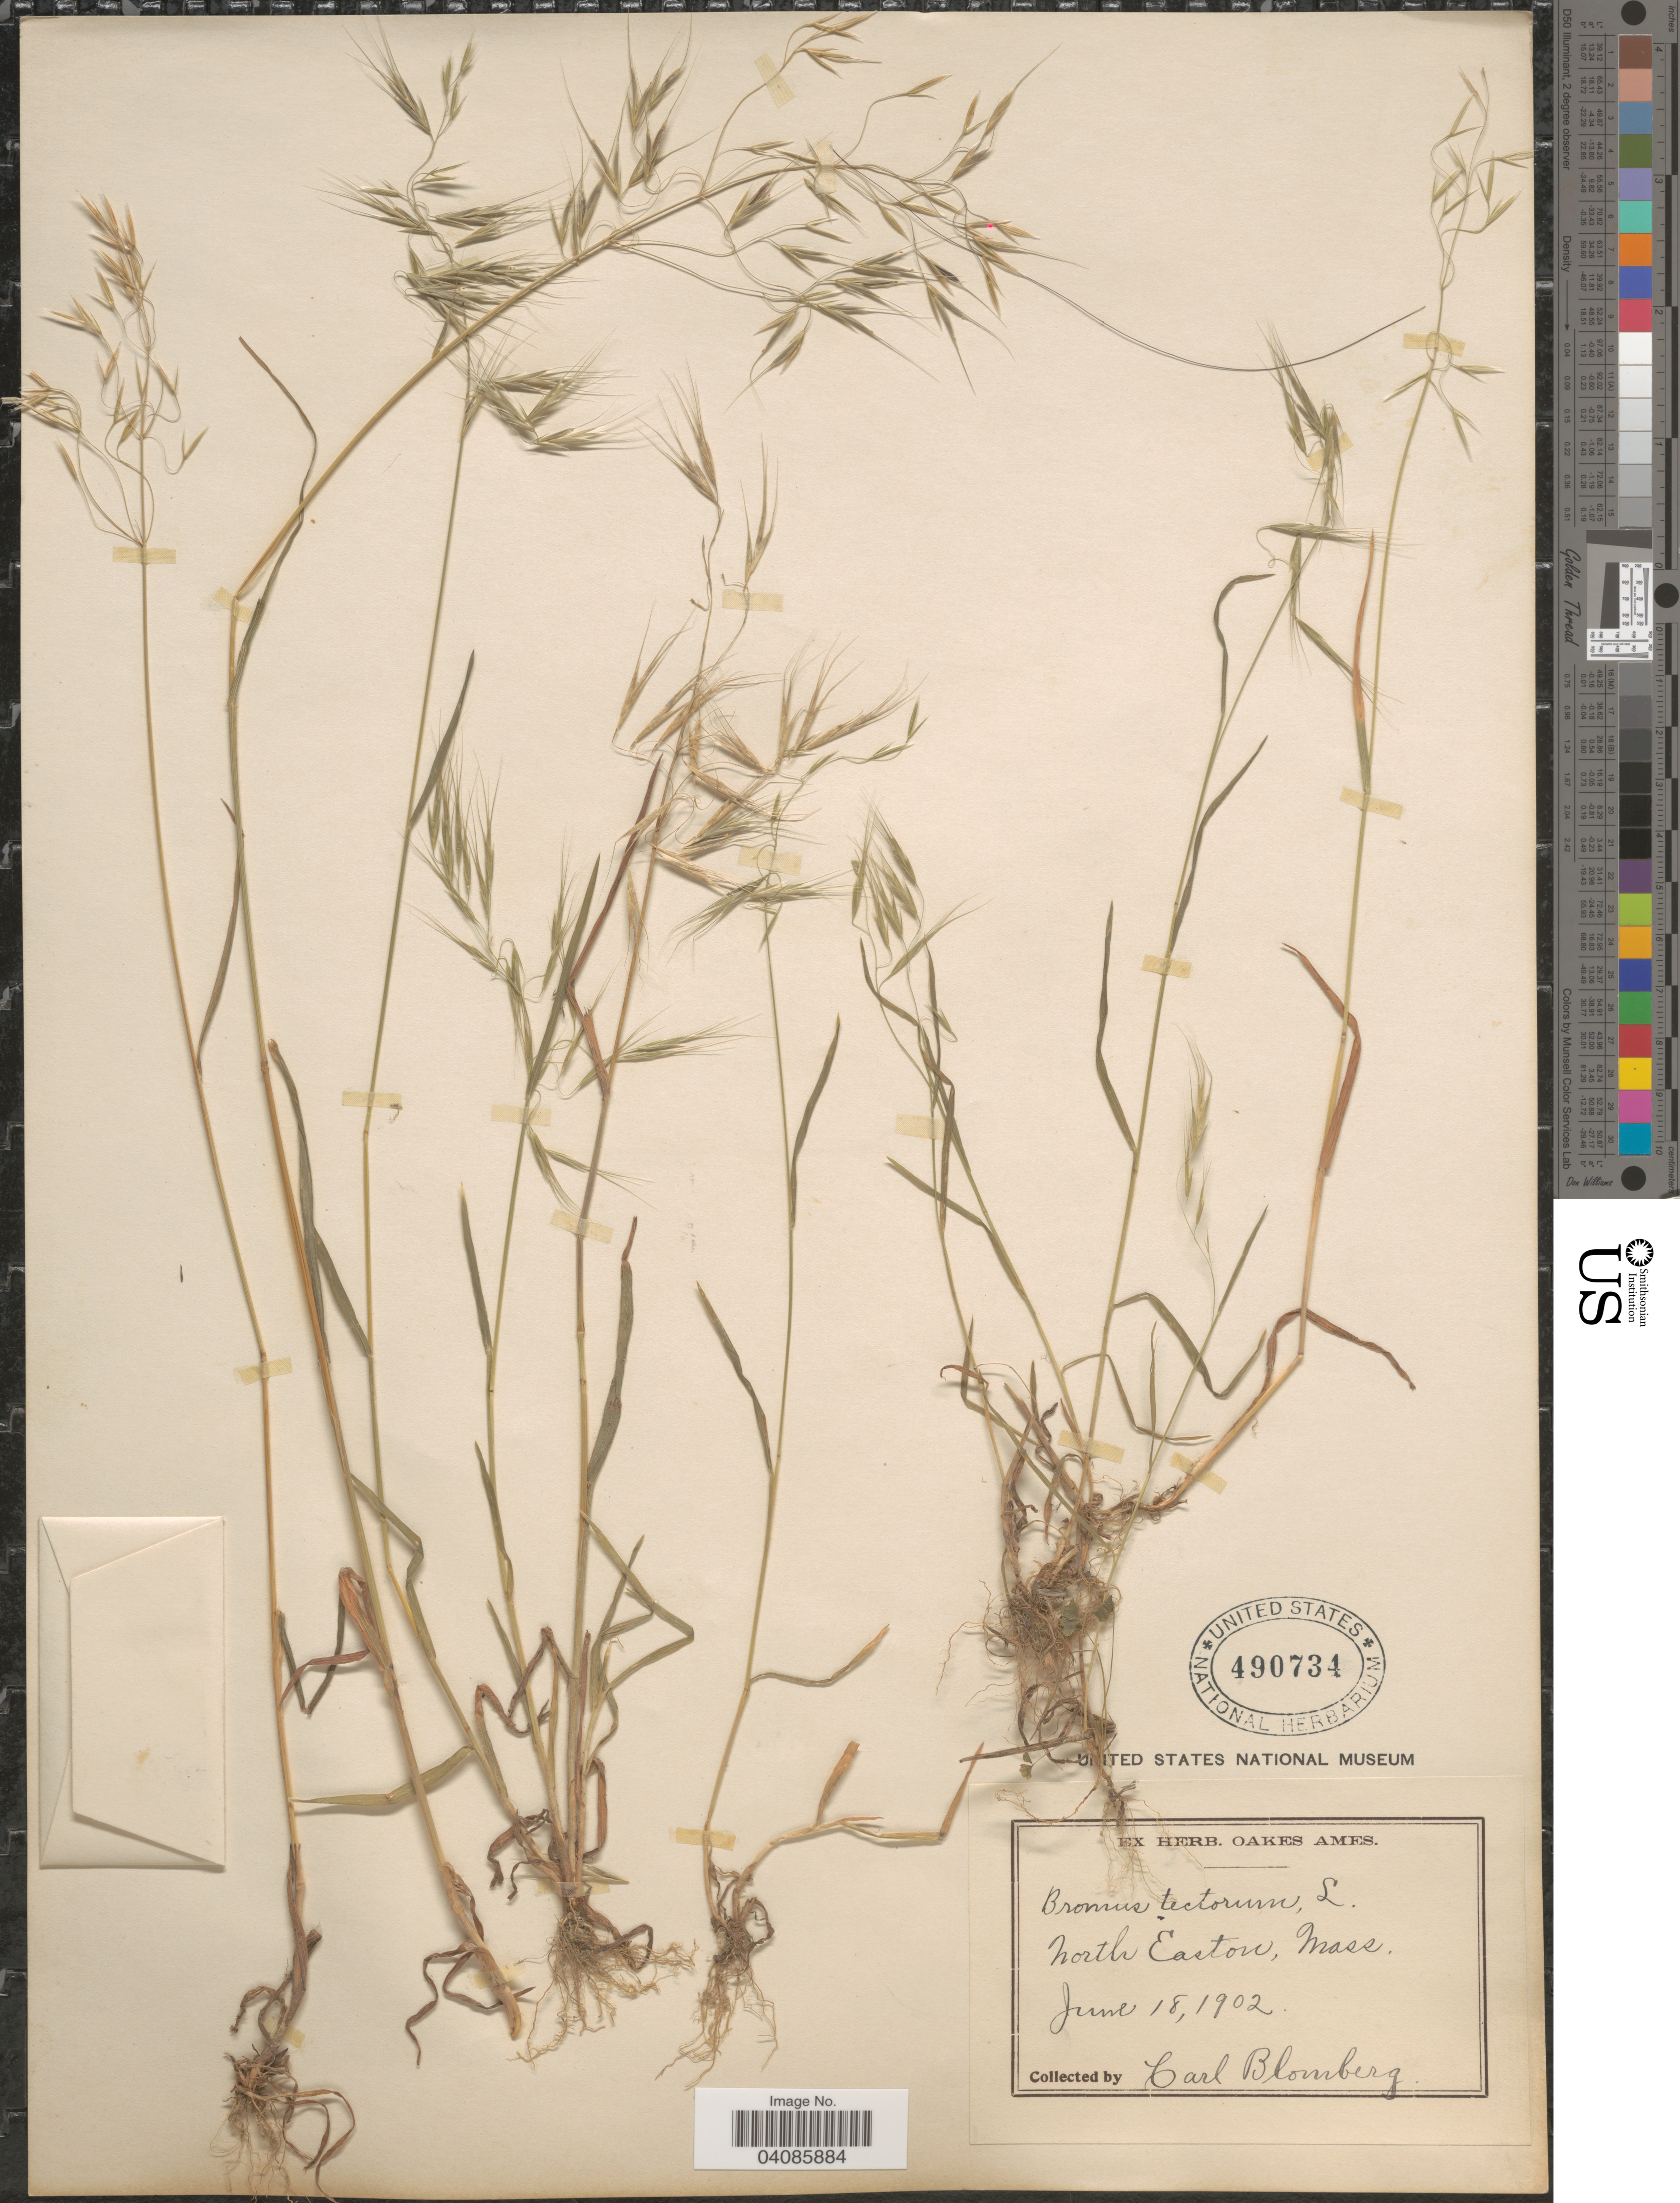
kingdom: Plantae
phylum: Tracheophyta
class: Liliopsida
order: Poales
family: Poaceae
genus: Bromus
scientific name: Bromus tectorum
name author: L.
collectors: A. Blomberg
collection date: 1902-06-18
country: United States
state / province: Massachusetts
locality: North Easton.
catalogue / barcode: US 490734